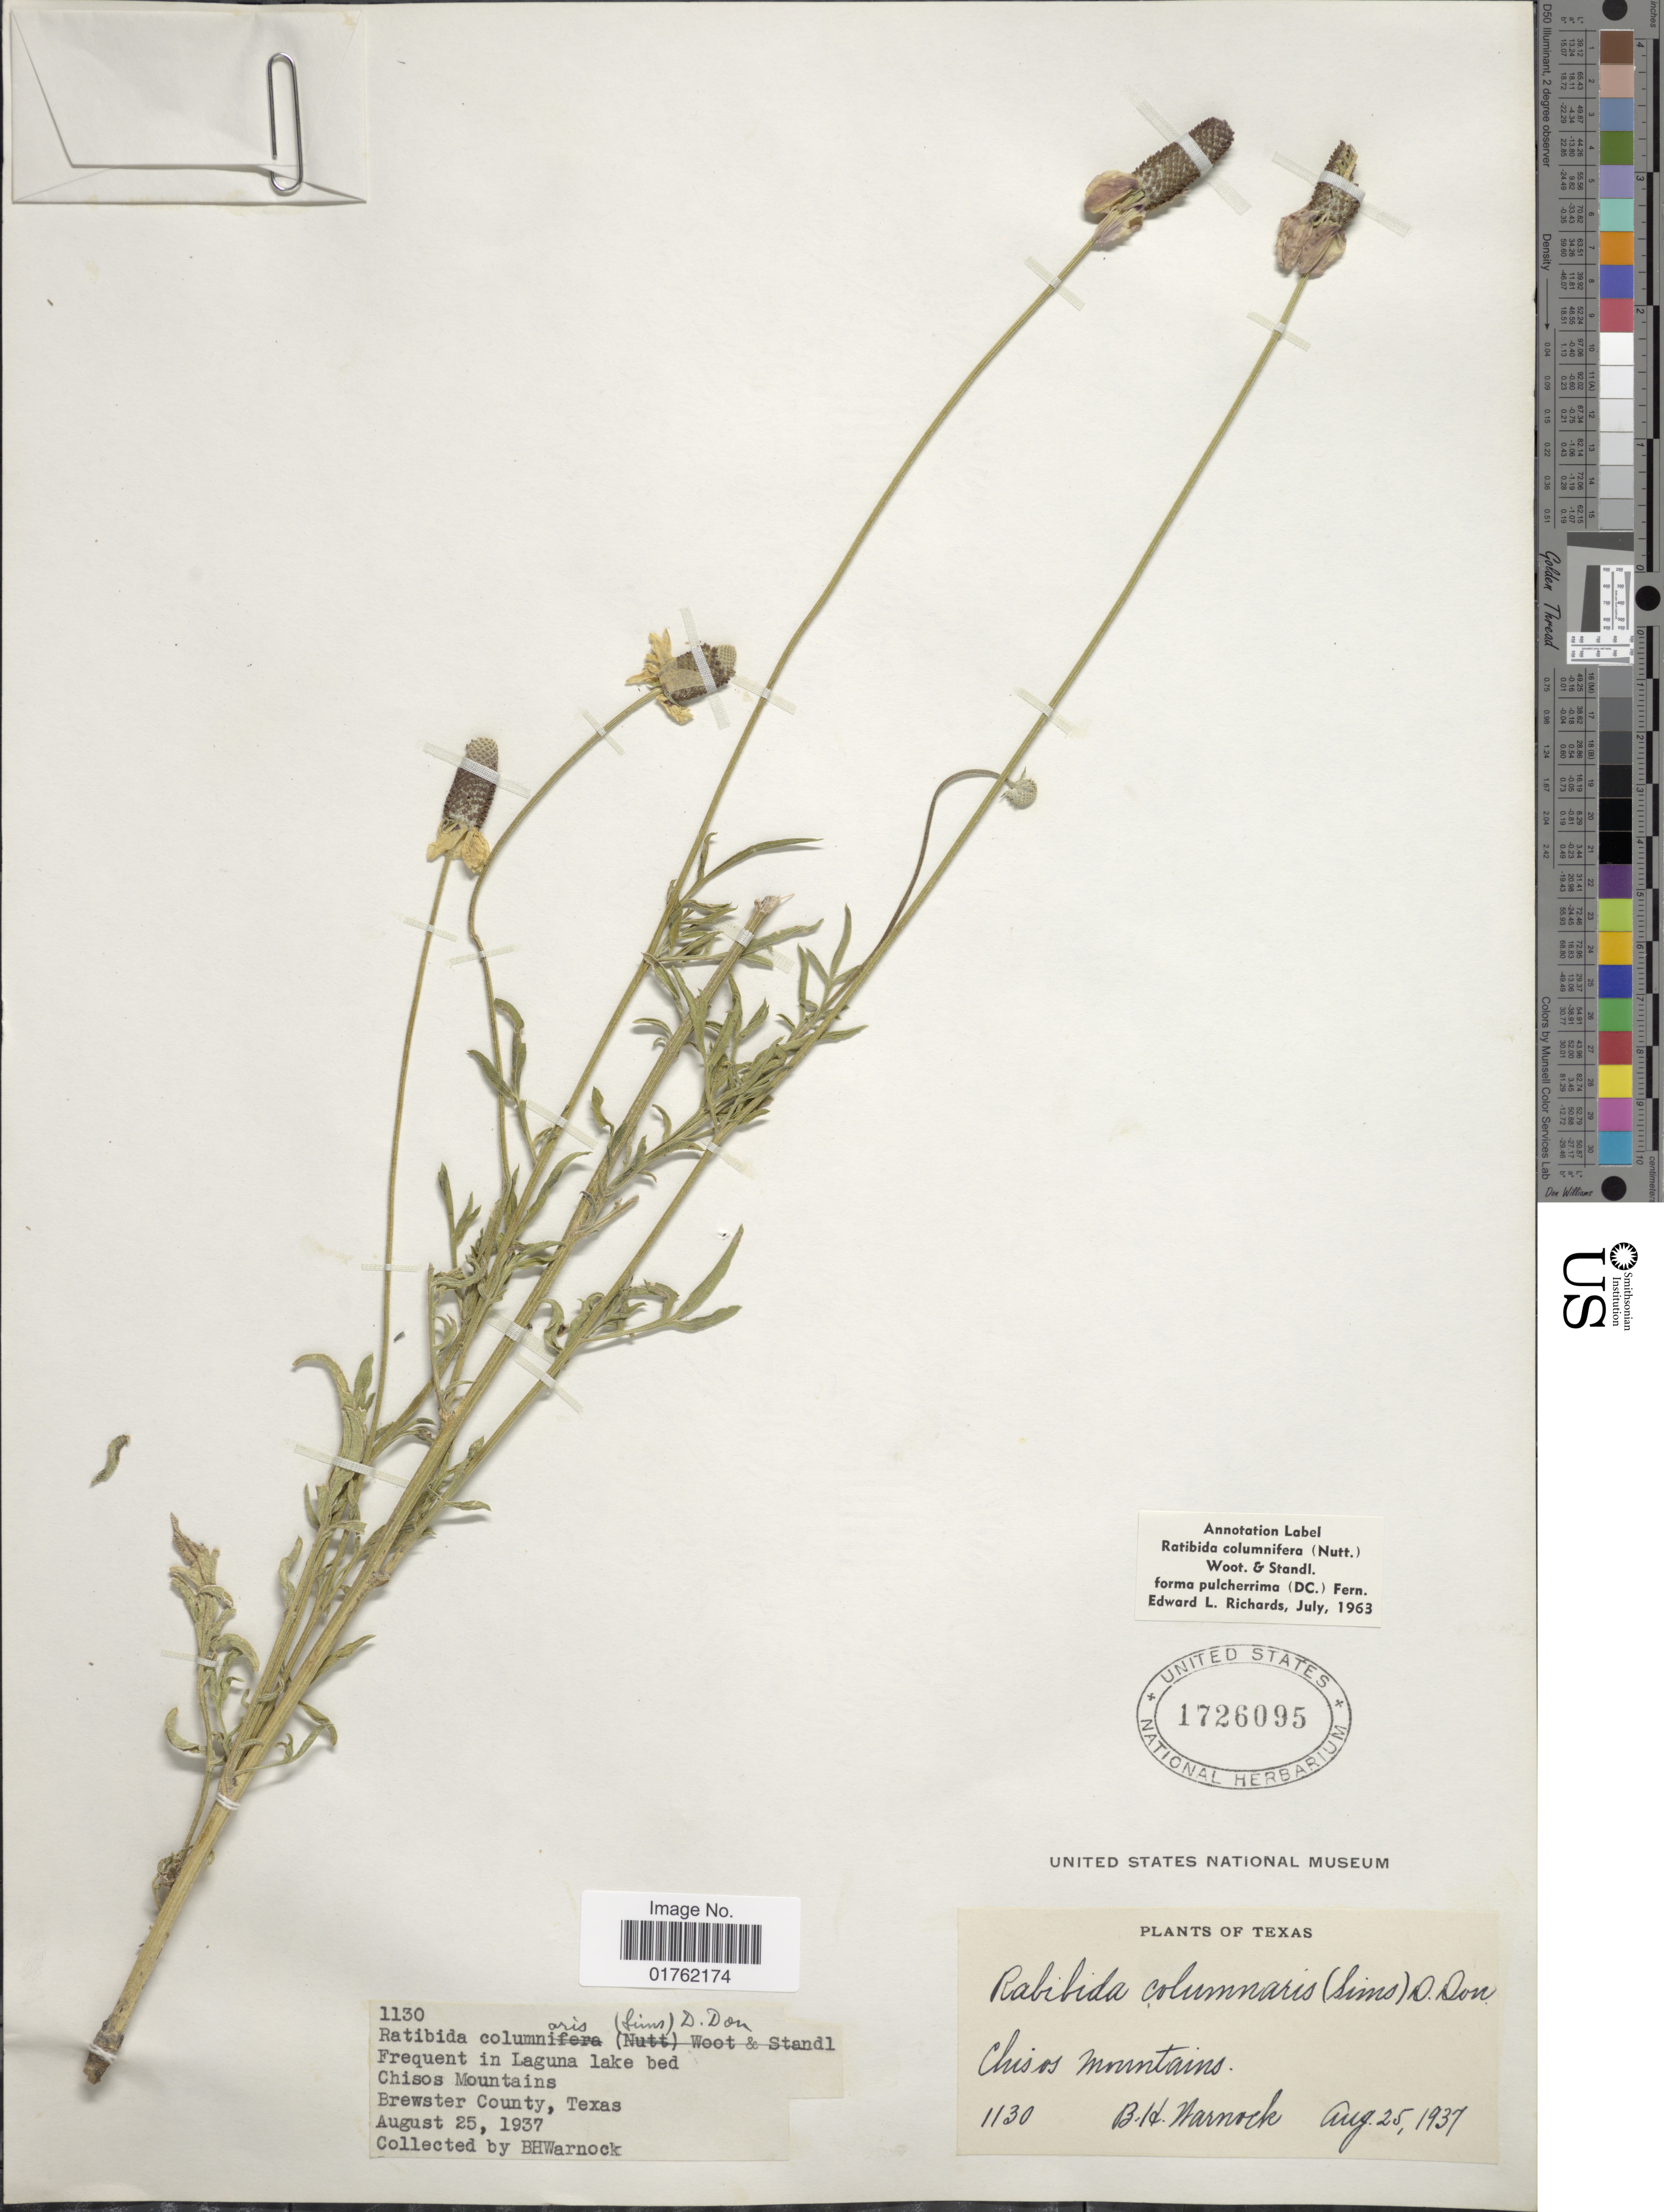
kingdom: Plantae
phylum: Tracheophyta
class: Magnoliopsida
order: Asterales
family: Asteraceae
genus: Ratibida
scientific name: Ratibida columnaris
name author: (Pursh) D. Don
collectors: B. H. Warnock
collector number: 1130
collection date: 1937-08-25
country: United States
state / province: Texas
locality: Frequent in Laguna lake bed Chisos Mountains, Brewster County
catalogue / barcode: US 1726095